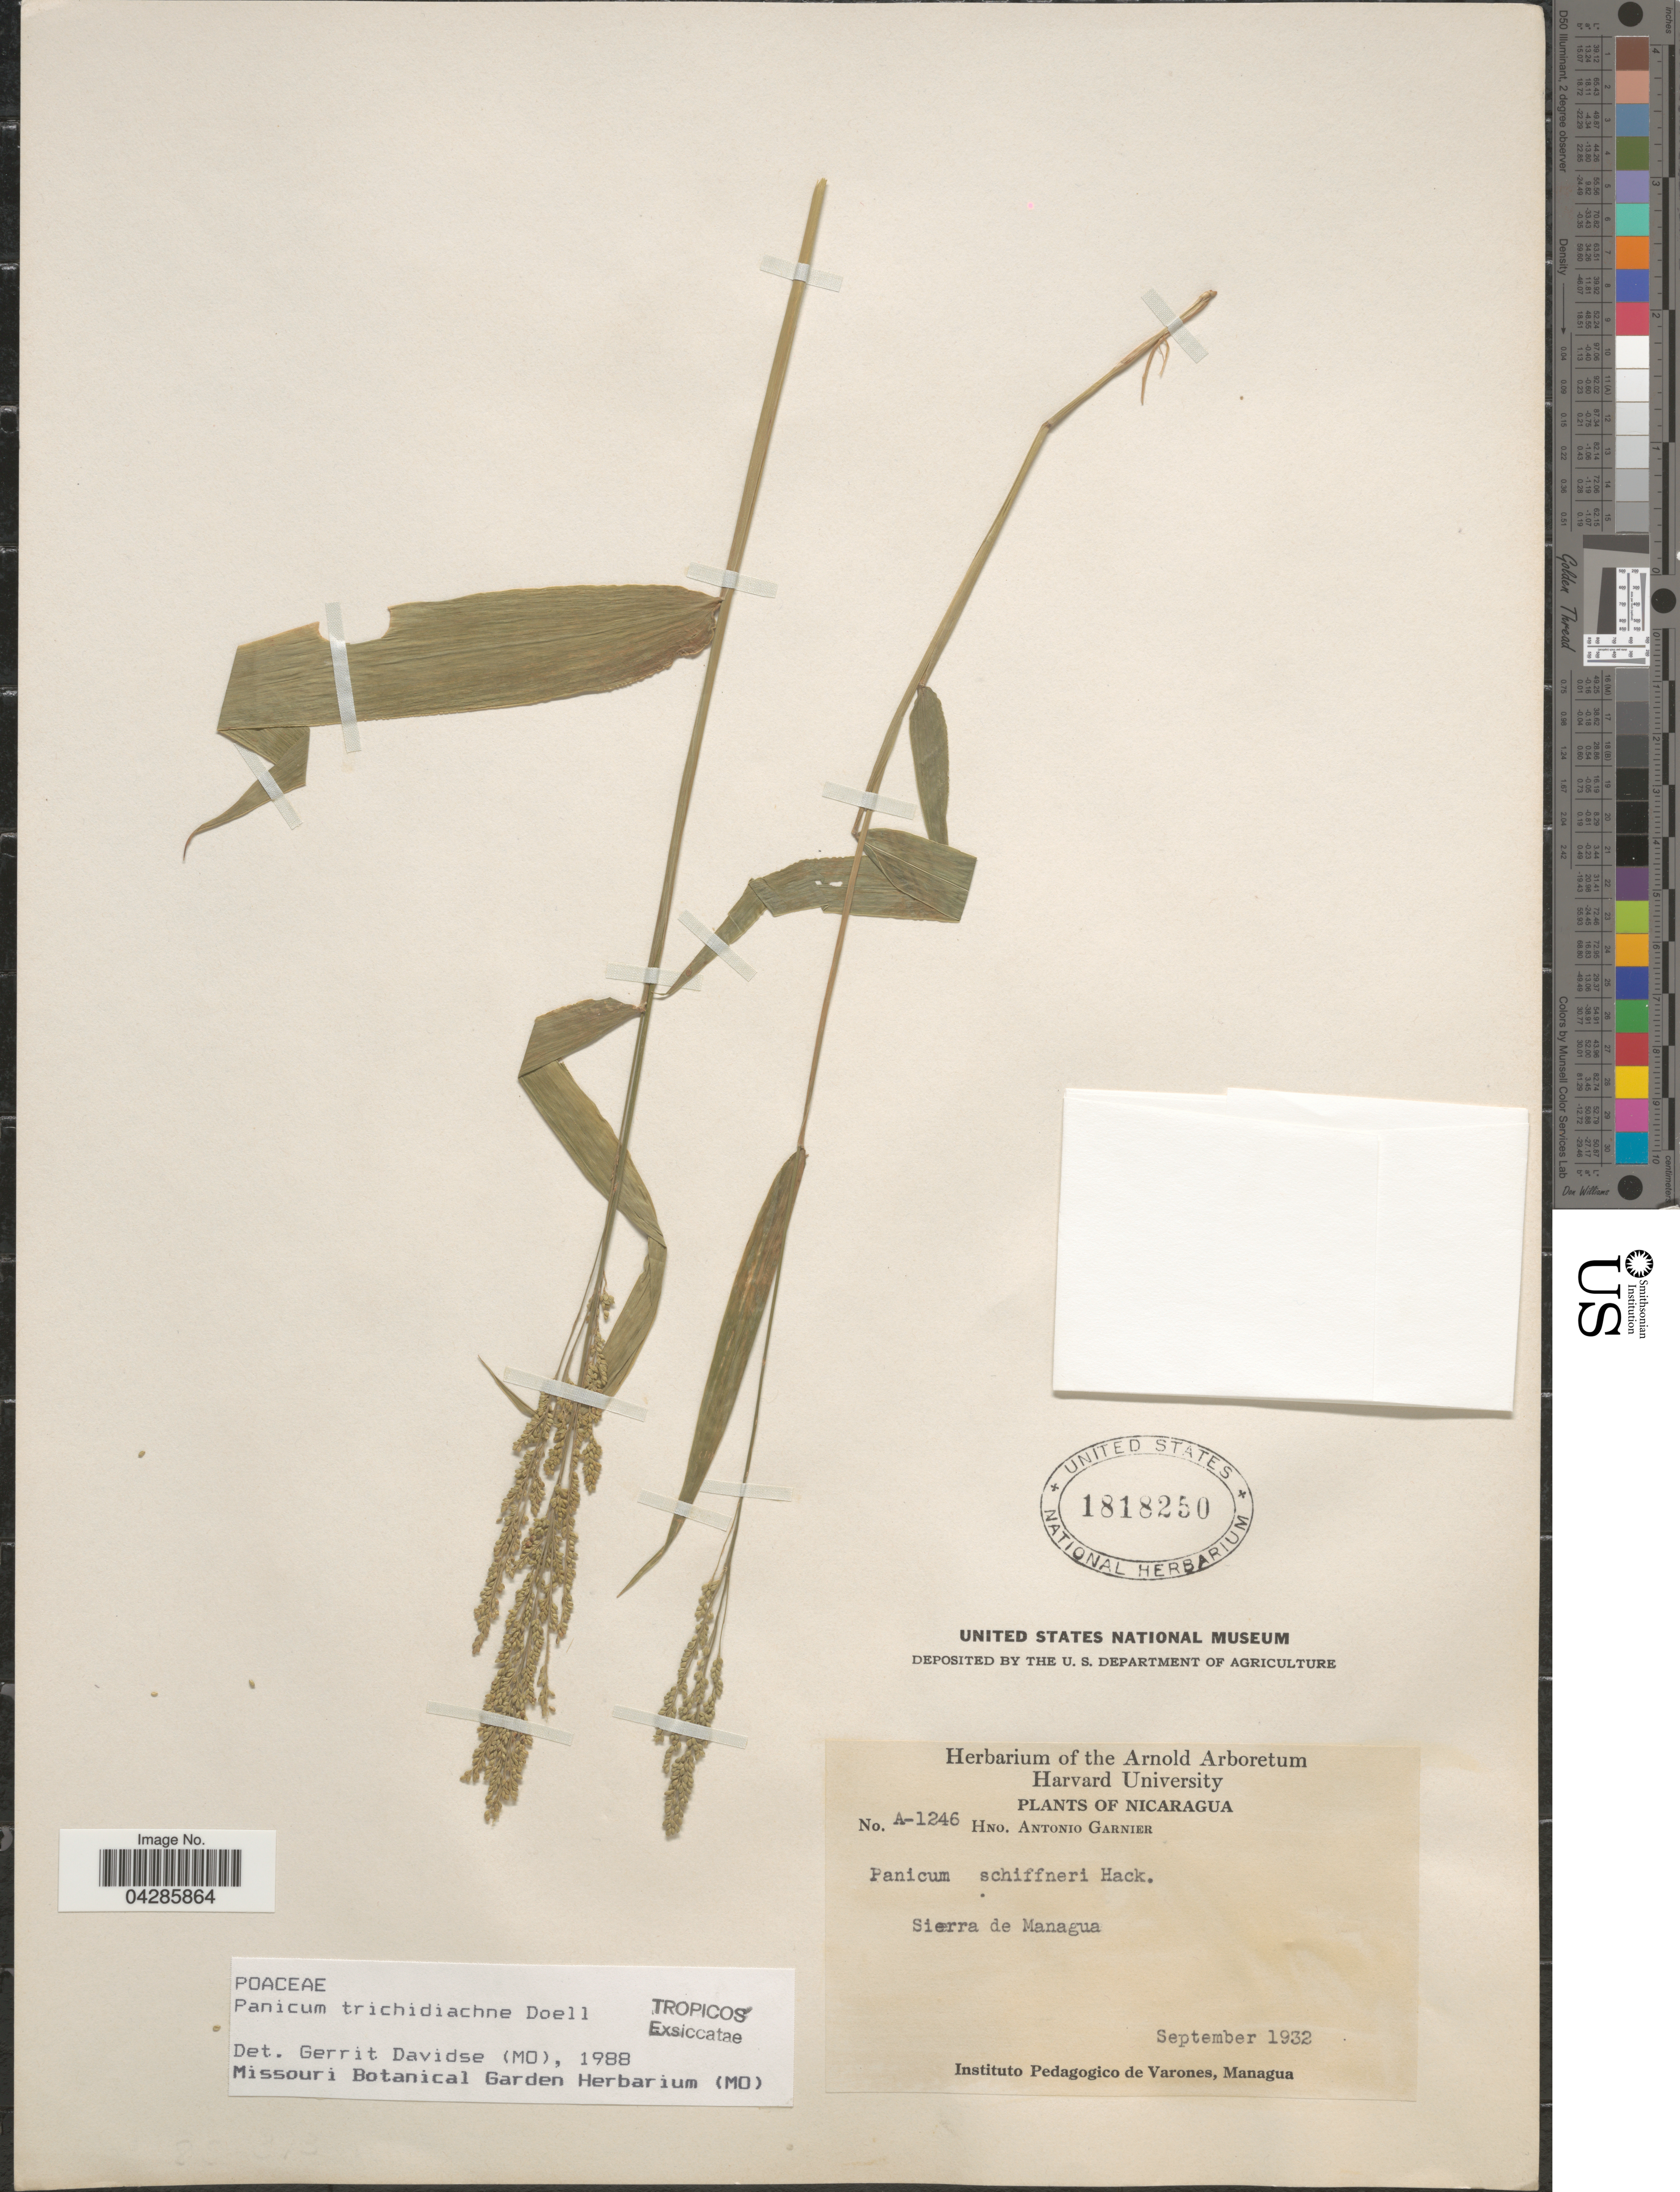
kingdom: Plantae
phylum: Tracheophyta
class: Liliopsida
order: Poales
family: Poaceae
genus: Morronea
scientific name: Morronea trichidiachnis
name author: (Döll) Zuloaga & Scataglini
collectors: Bro. A. Garnier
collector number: A-1246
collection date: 1932-09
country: Nicaragua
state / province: Managua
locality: Sierra de Managua.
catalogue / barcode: US 1818250